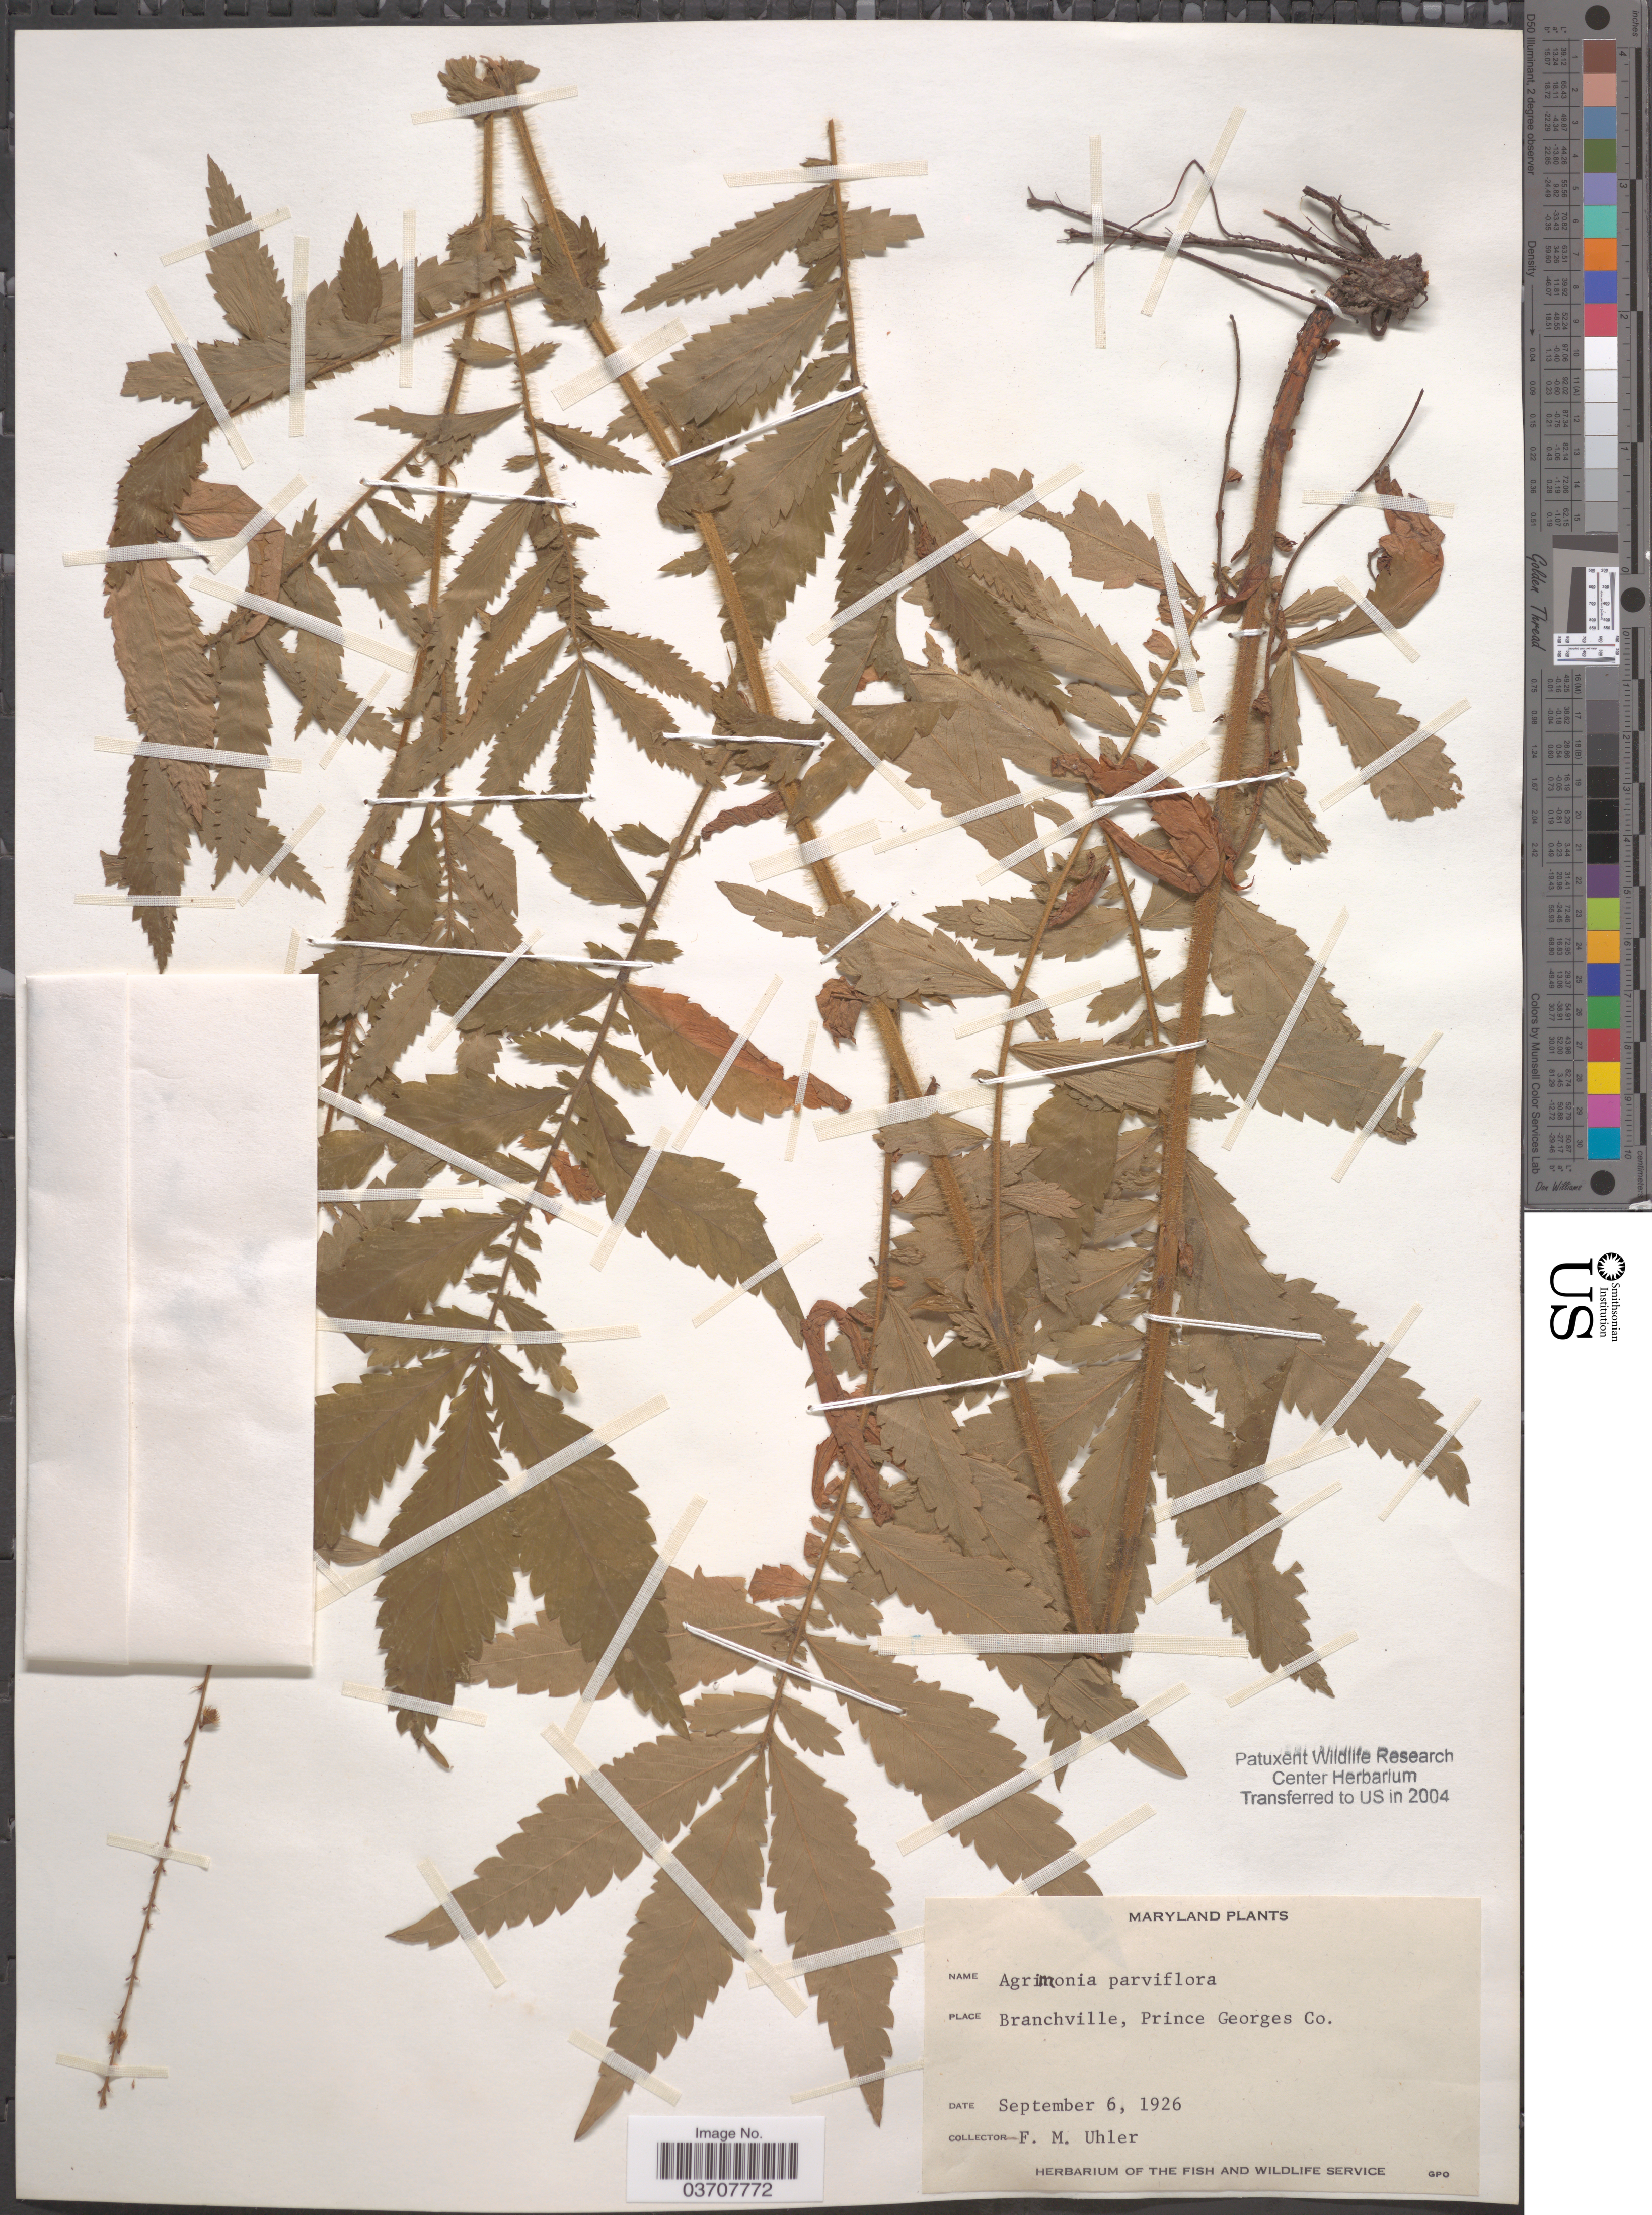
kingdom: Plantae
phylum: Tracheophyta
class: Magnoliopsida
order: Rosales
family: Rosaceae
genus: Agrimonia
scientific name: Agrimonia parviflora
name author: Aiton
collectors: F. M. Uhler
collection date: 1926-09-06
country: United States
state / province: Maryland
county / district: Prince George's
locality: Branchville, Prince Georges Co.